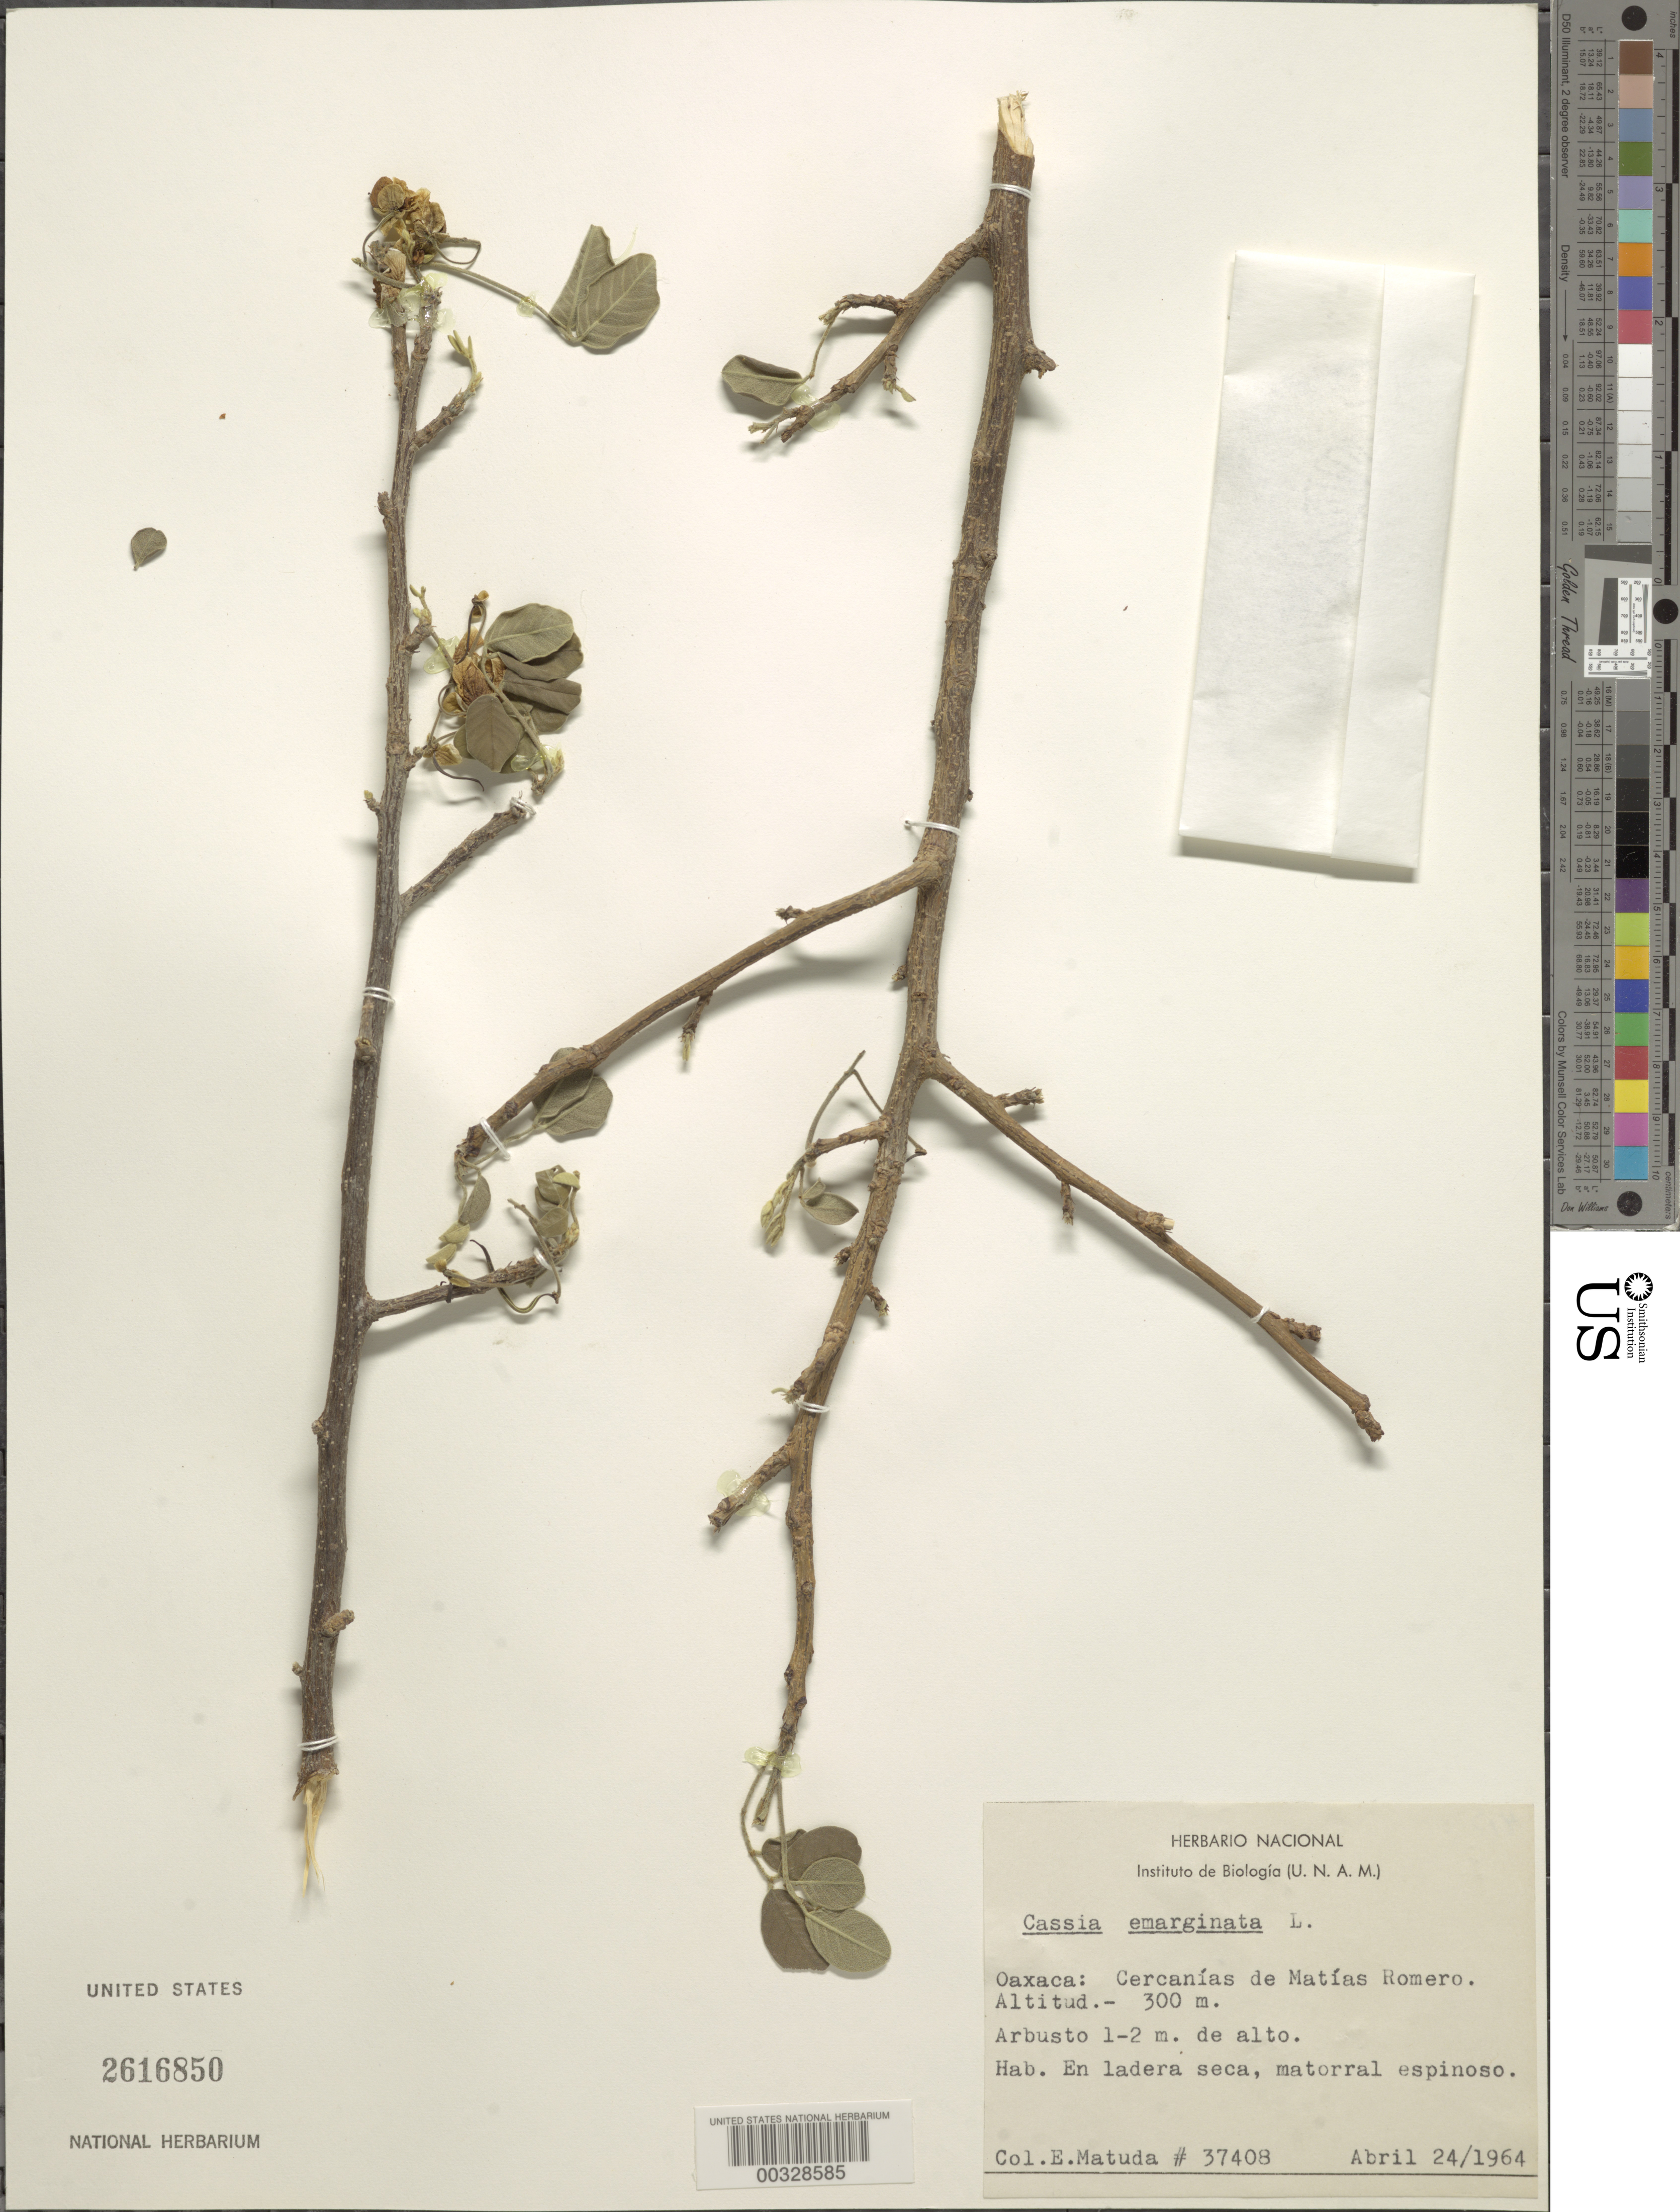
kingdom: Plantae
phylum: Tracheophyta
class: Magnoliopsida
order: Fabales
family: Fabaceae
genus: Senna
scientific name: Senna emarginata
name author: L.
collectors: E. Matuda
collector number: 37408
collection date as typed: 24 Apr 1964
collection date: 1964-04-24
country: Mexico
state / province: Oaxaca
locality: Near matias romero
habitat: Dry hillside, thorny thicket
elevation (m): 300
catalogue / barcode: US 2616850